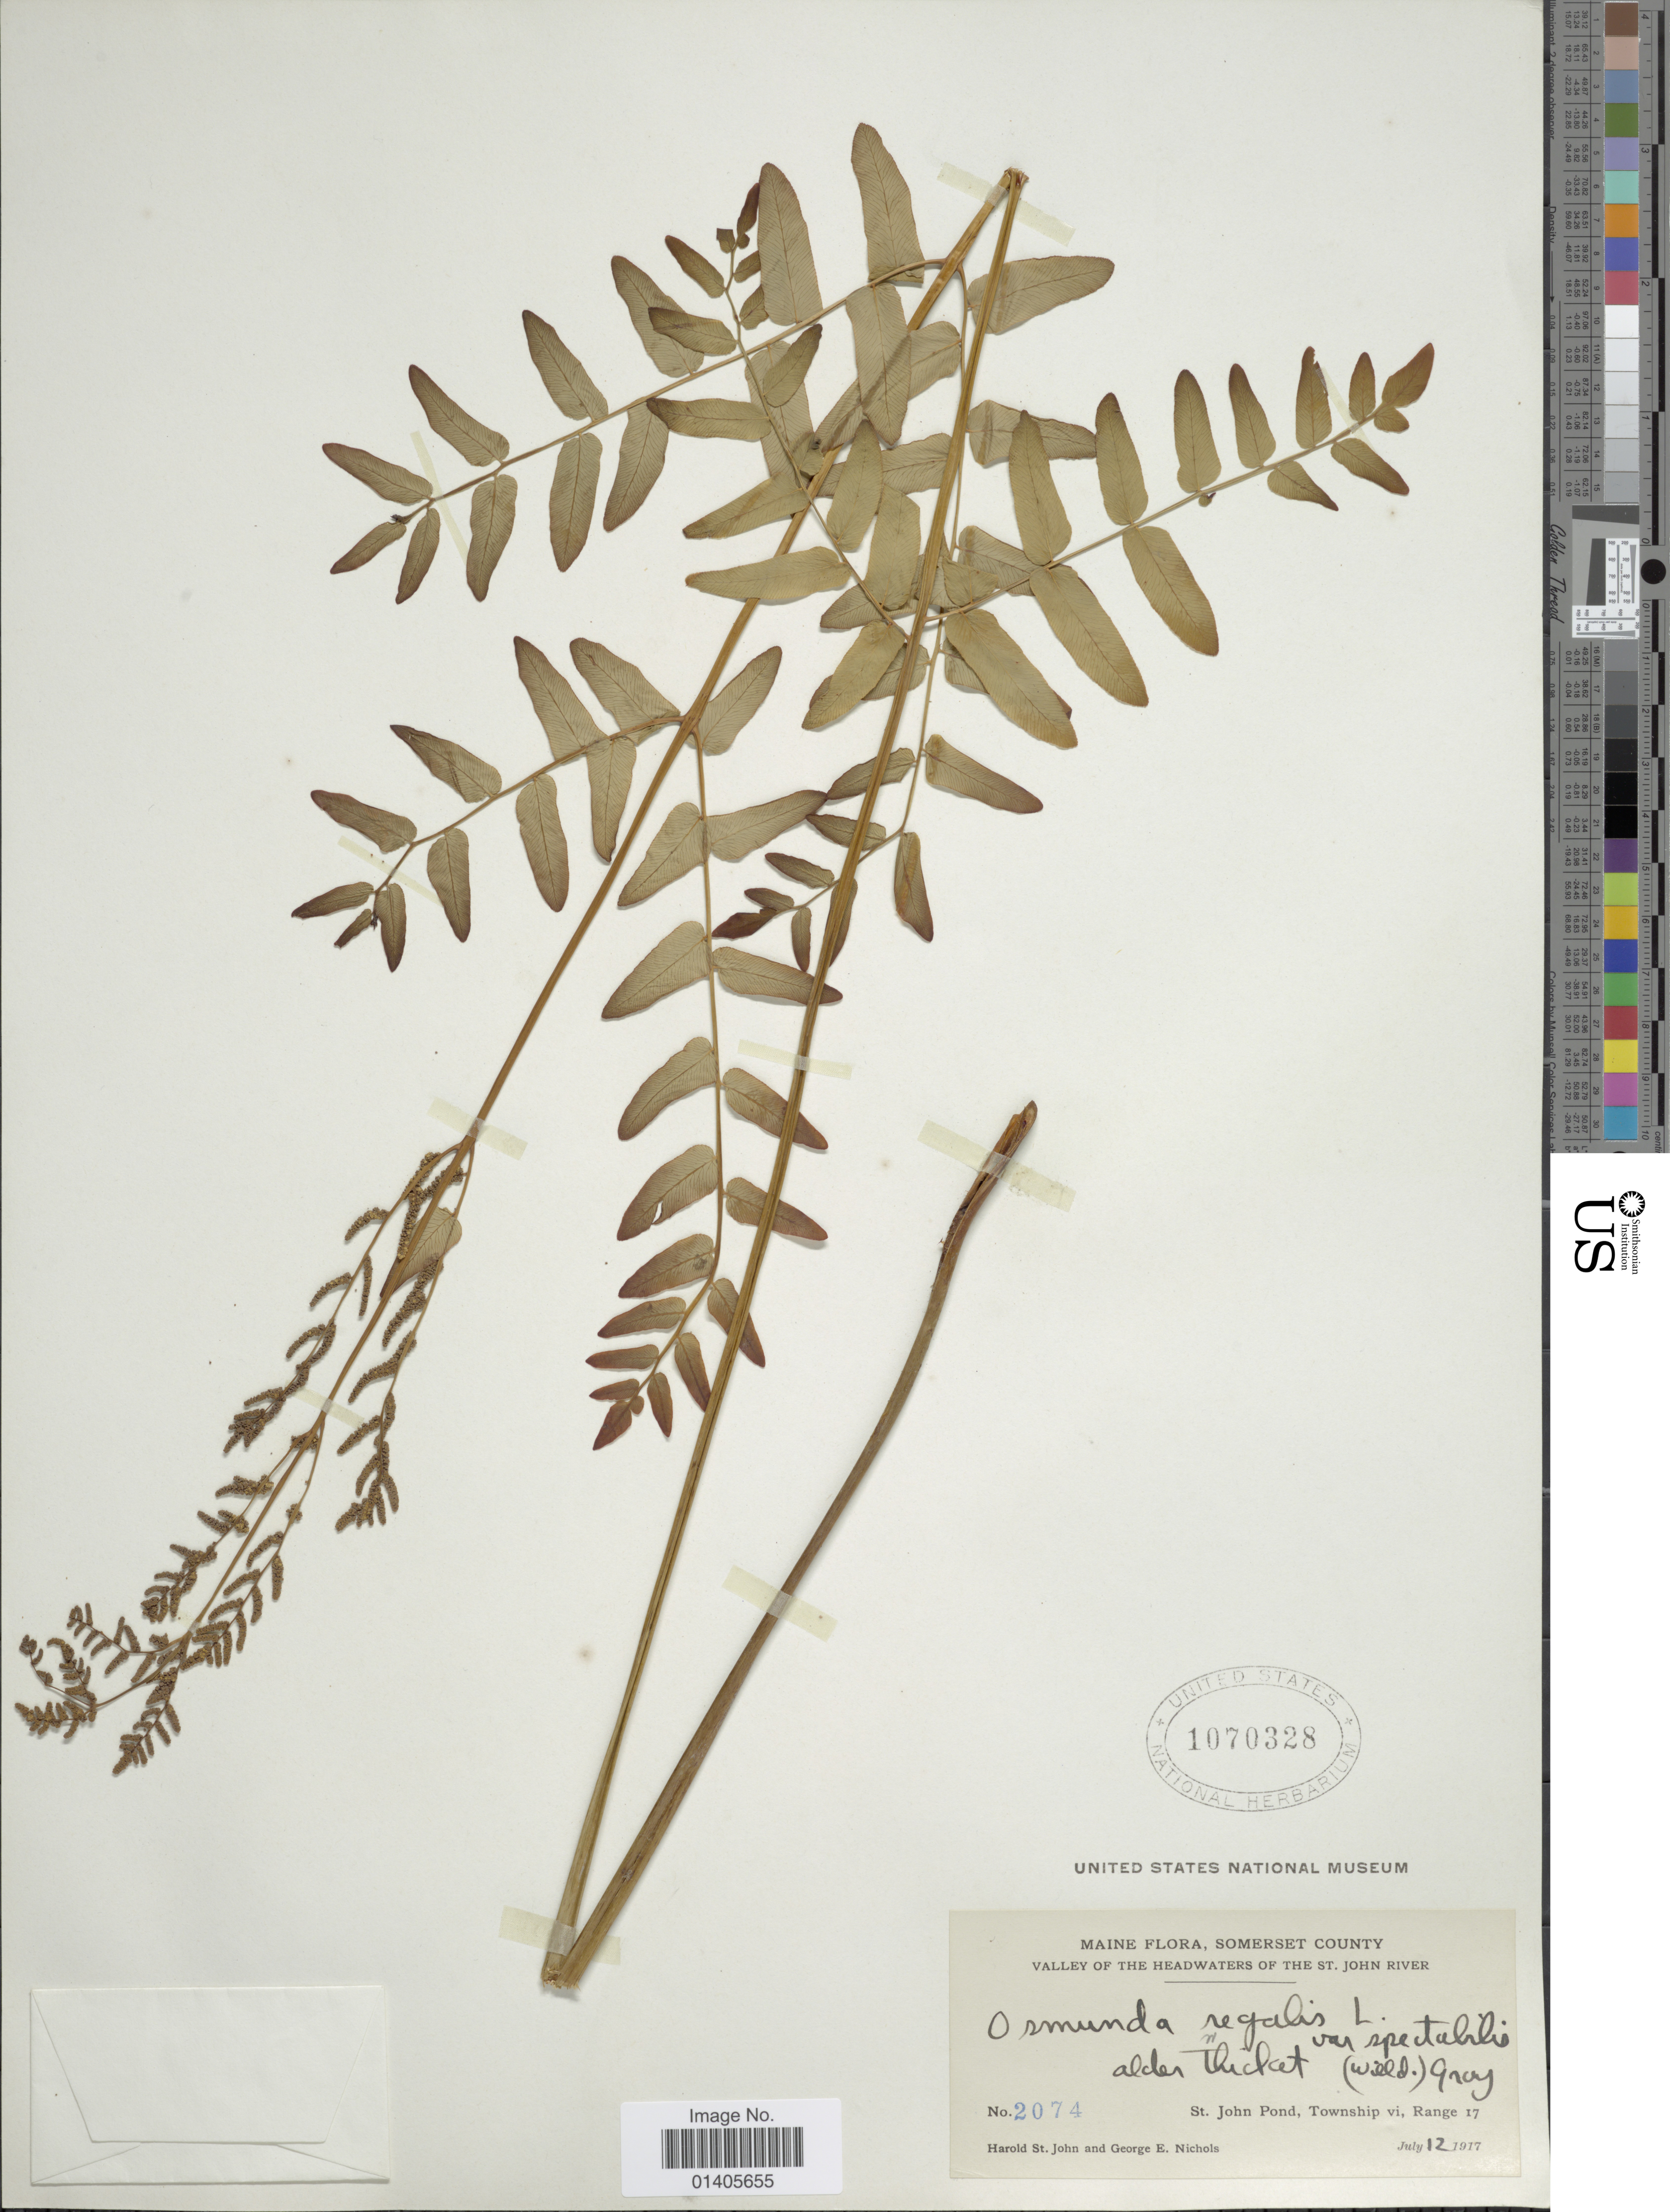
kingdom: Plantae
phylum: Tracheophyta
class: Polypodiopsida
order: Osmundales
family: Osmundaceae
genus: Osmunda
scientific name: Osmunda regalis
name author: L.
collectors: H. St. John & G. E. Nichols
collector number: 2074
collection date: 1917-07-12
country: United States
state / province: Maine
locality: Somerset County, Valley of the Headwaters of the St John River, St John Pond, Township vi. Range 17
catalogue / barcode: US 1070328